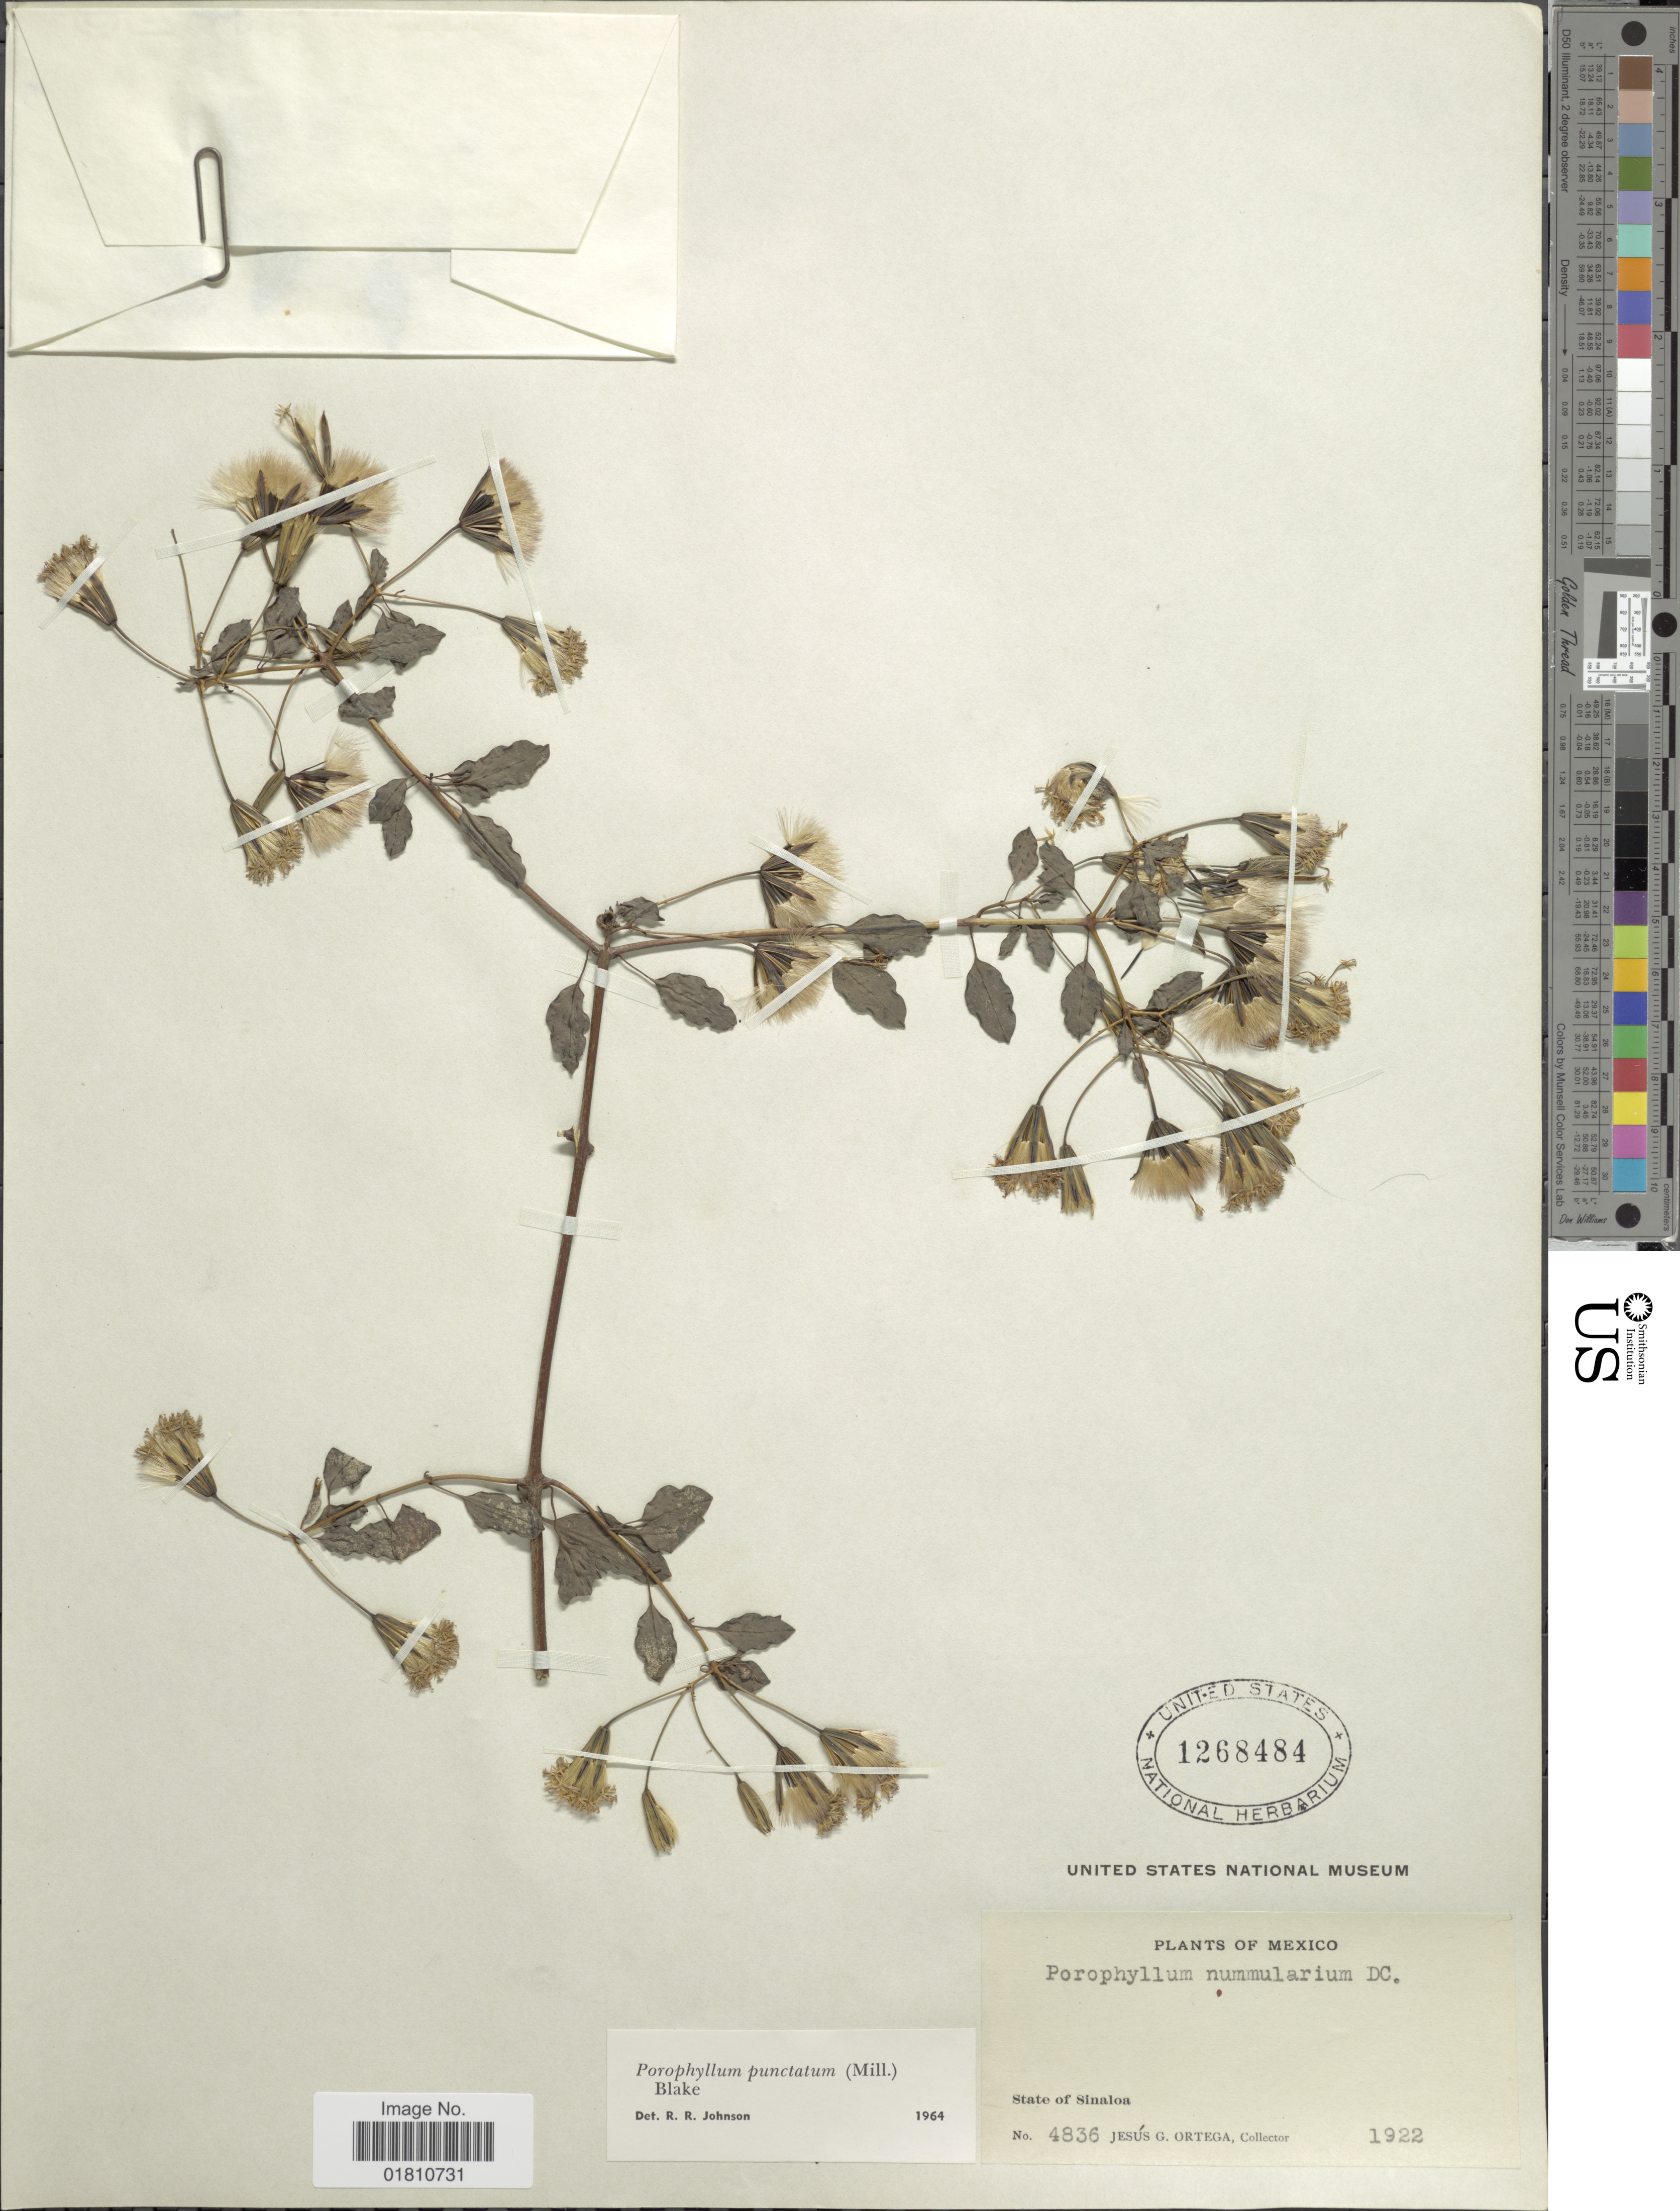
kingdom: Plantae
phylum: Tracheophyta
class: Magnoliopsida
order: Asterales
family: Asteraceae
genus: Porophyllum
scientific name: Porophyllum punctatum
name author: (Mill.) S.F. Blake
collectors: J. Ortega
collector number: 4836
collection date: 1922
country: Mexico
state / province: Sinaloa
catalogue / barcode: US 1268484